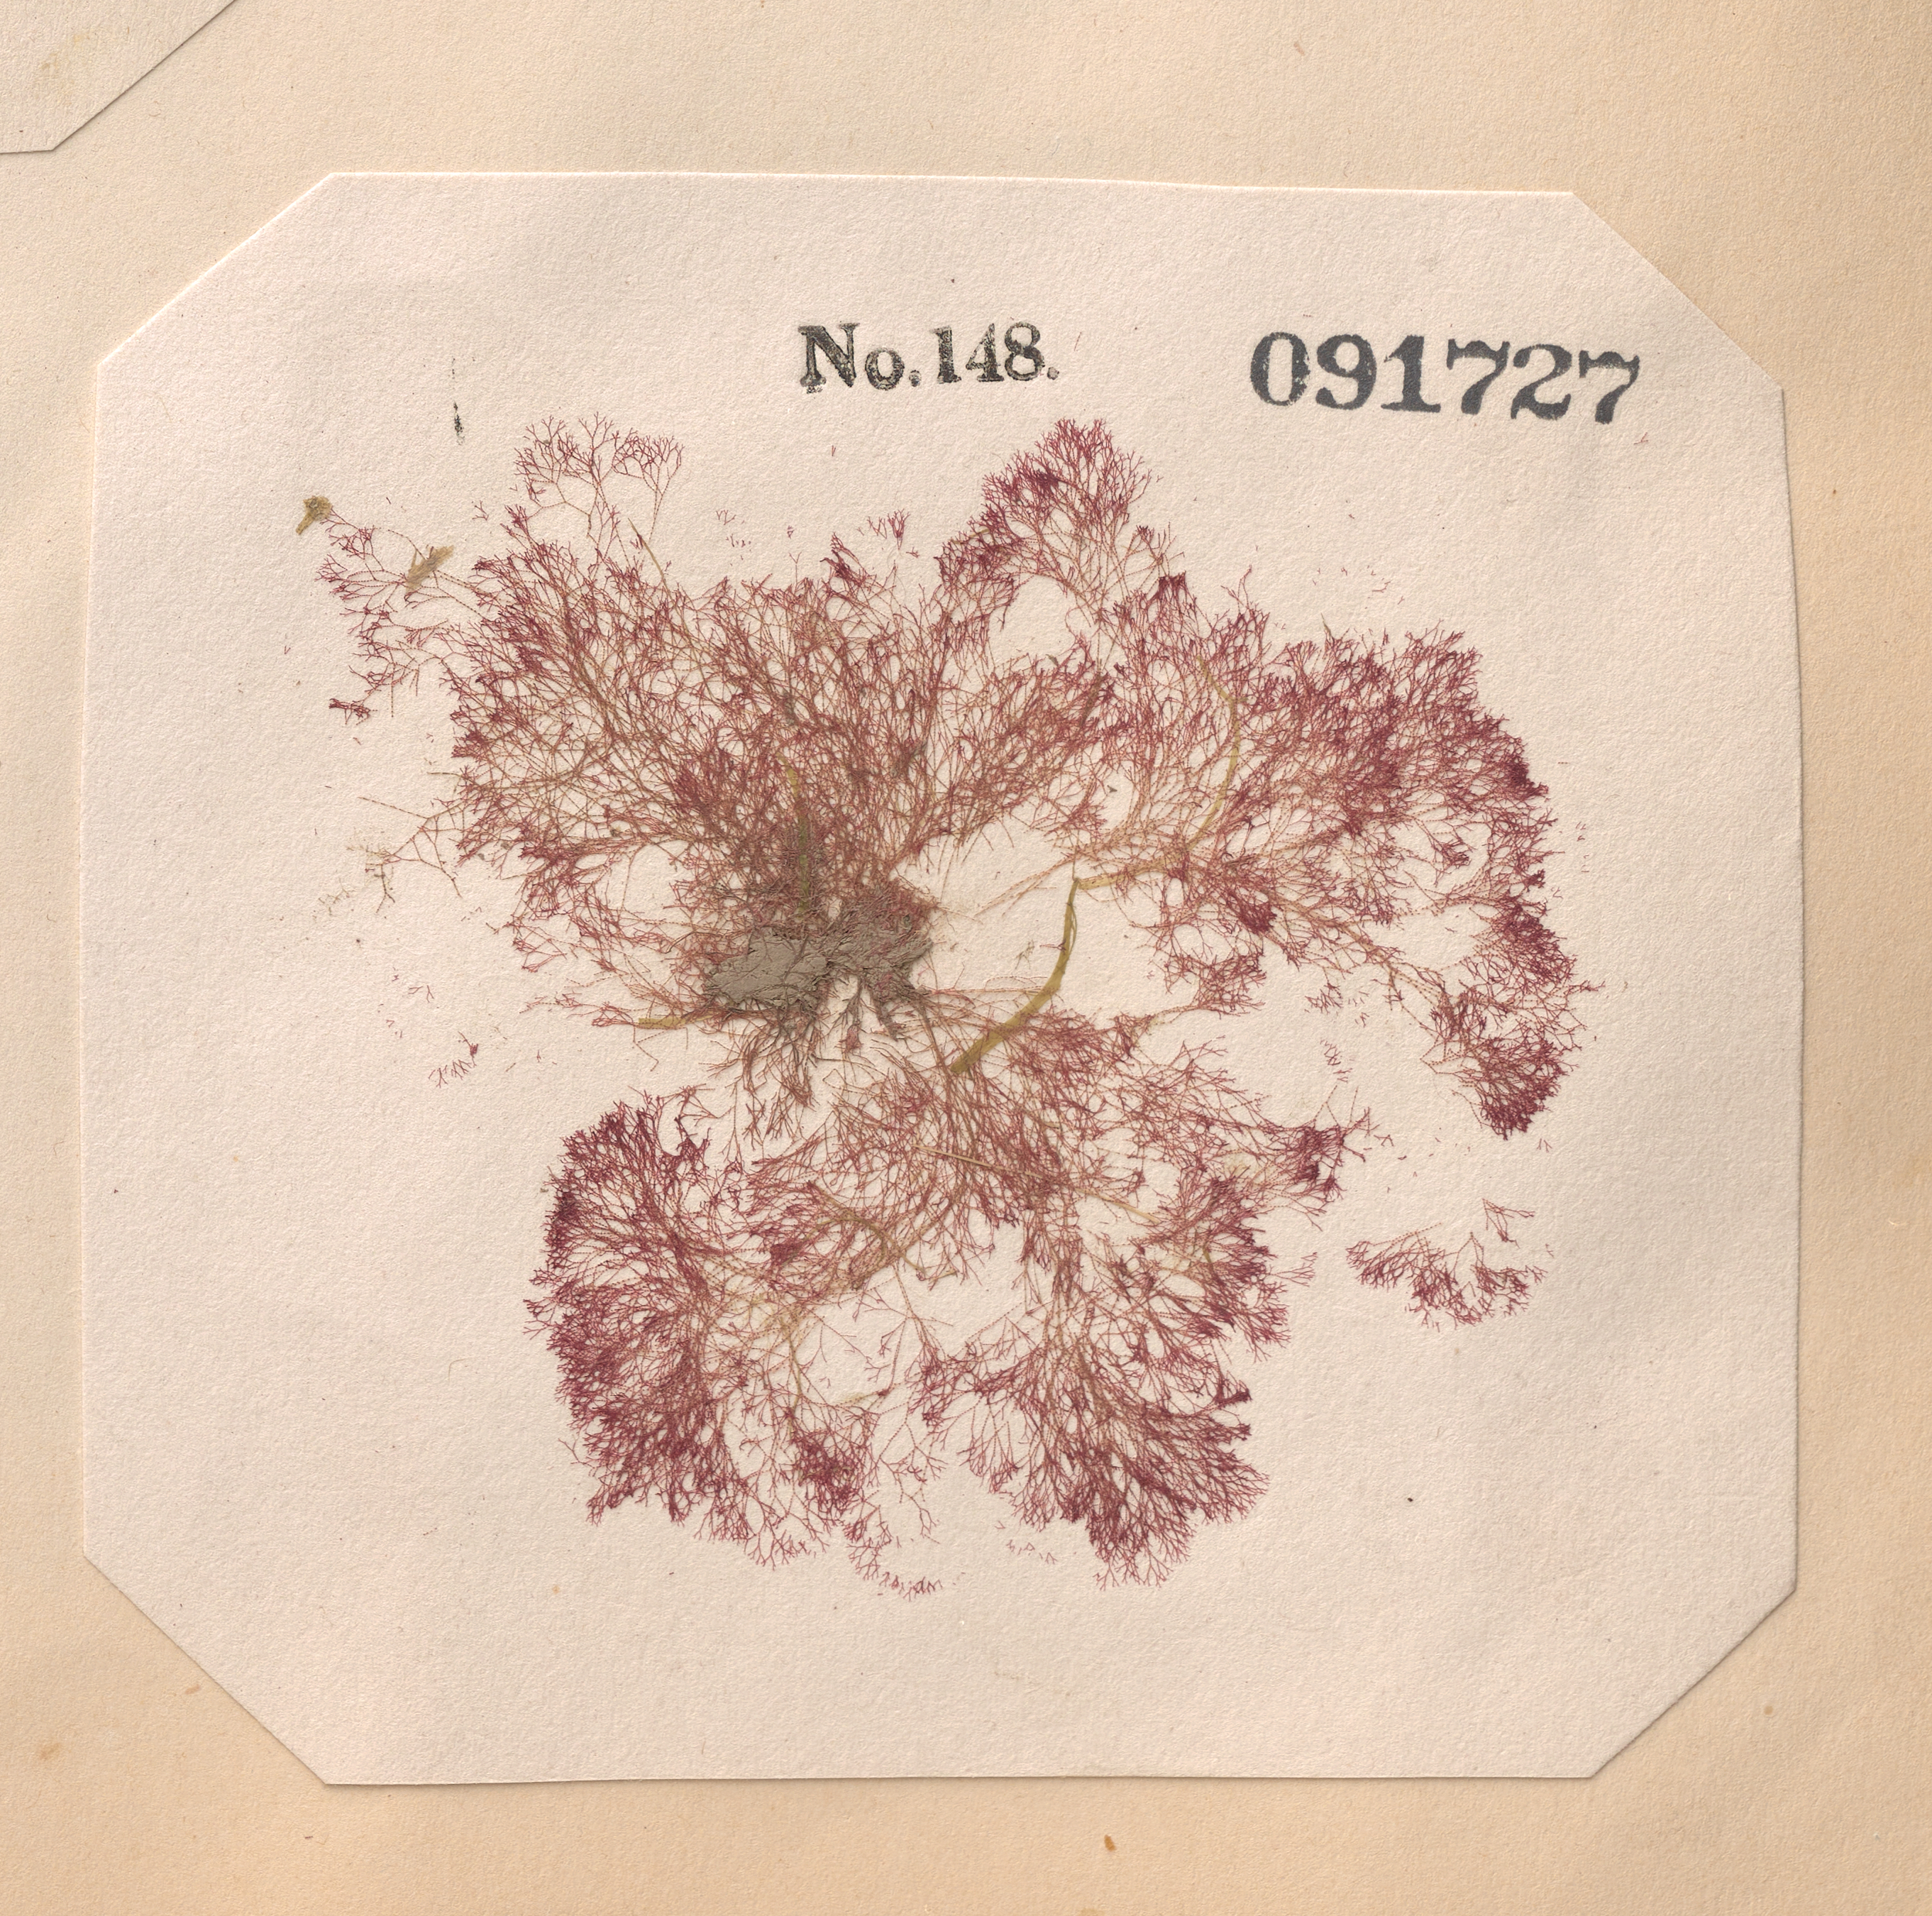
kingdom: Plantae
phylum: Rhodophyta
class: Florideophyceae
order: Ceramiales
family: Ceramiaceae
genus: Ceramium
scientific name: Ceramium diaphanum var. obtusa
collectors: C. Durant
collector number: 148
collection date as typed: Fal 1850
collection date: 1850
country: United States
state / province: New York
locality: New York Bay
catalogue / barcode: US 91727